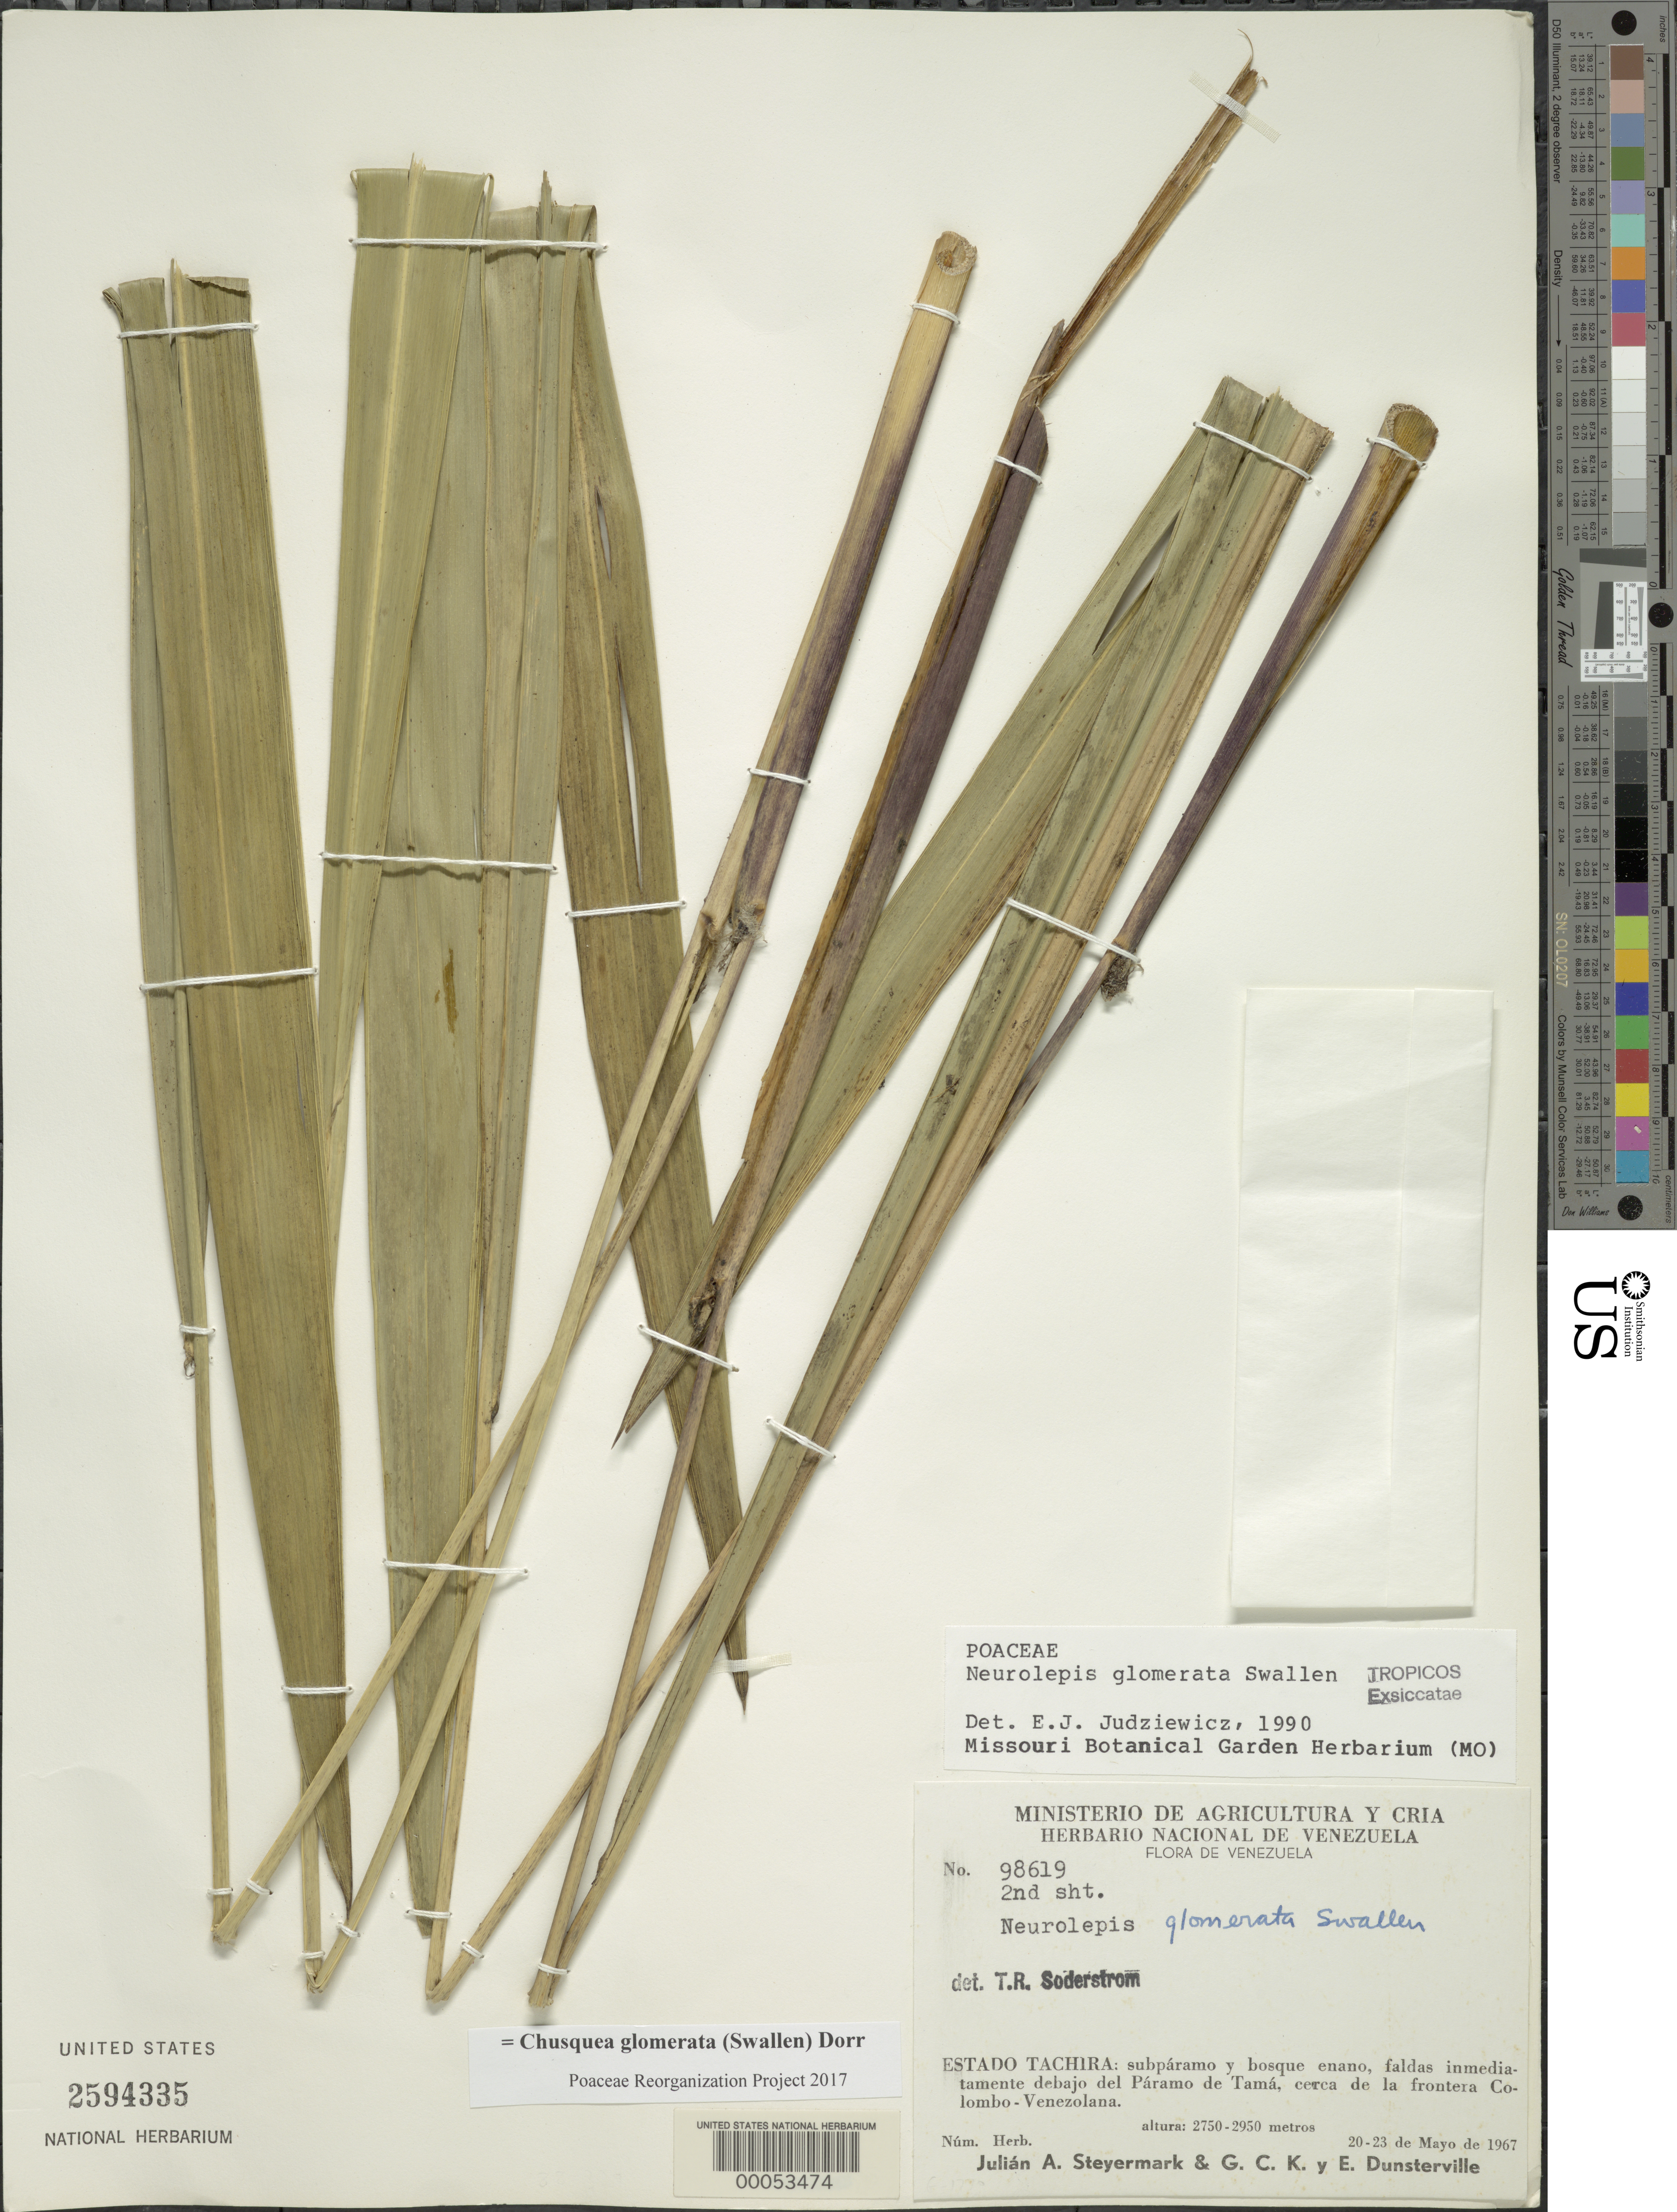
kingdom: Plantae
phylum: Tracheophyta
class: Liliopsida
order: Poales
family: Poaceae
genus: Chusquea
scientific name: Chusquea glomerata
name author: (Swallen) Dorr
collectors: J. Steyermark, G. C. K. Dunsterville & E. Dunsterville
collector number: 98619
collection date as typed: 20 May 1967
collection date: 1967-05-20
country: Venezuela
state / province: Tachira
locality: Paramo de tama, cerca la frontera colombo-venezolana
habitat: Subparamo y bosque enano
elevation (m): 2750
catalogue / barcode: US 2594335